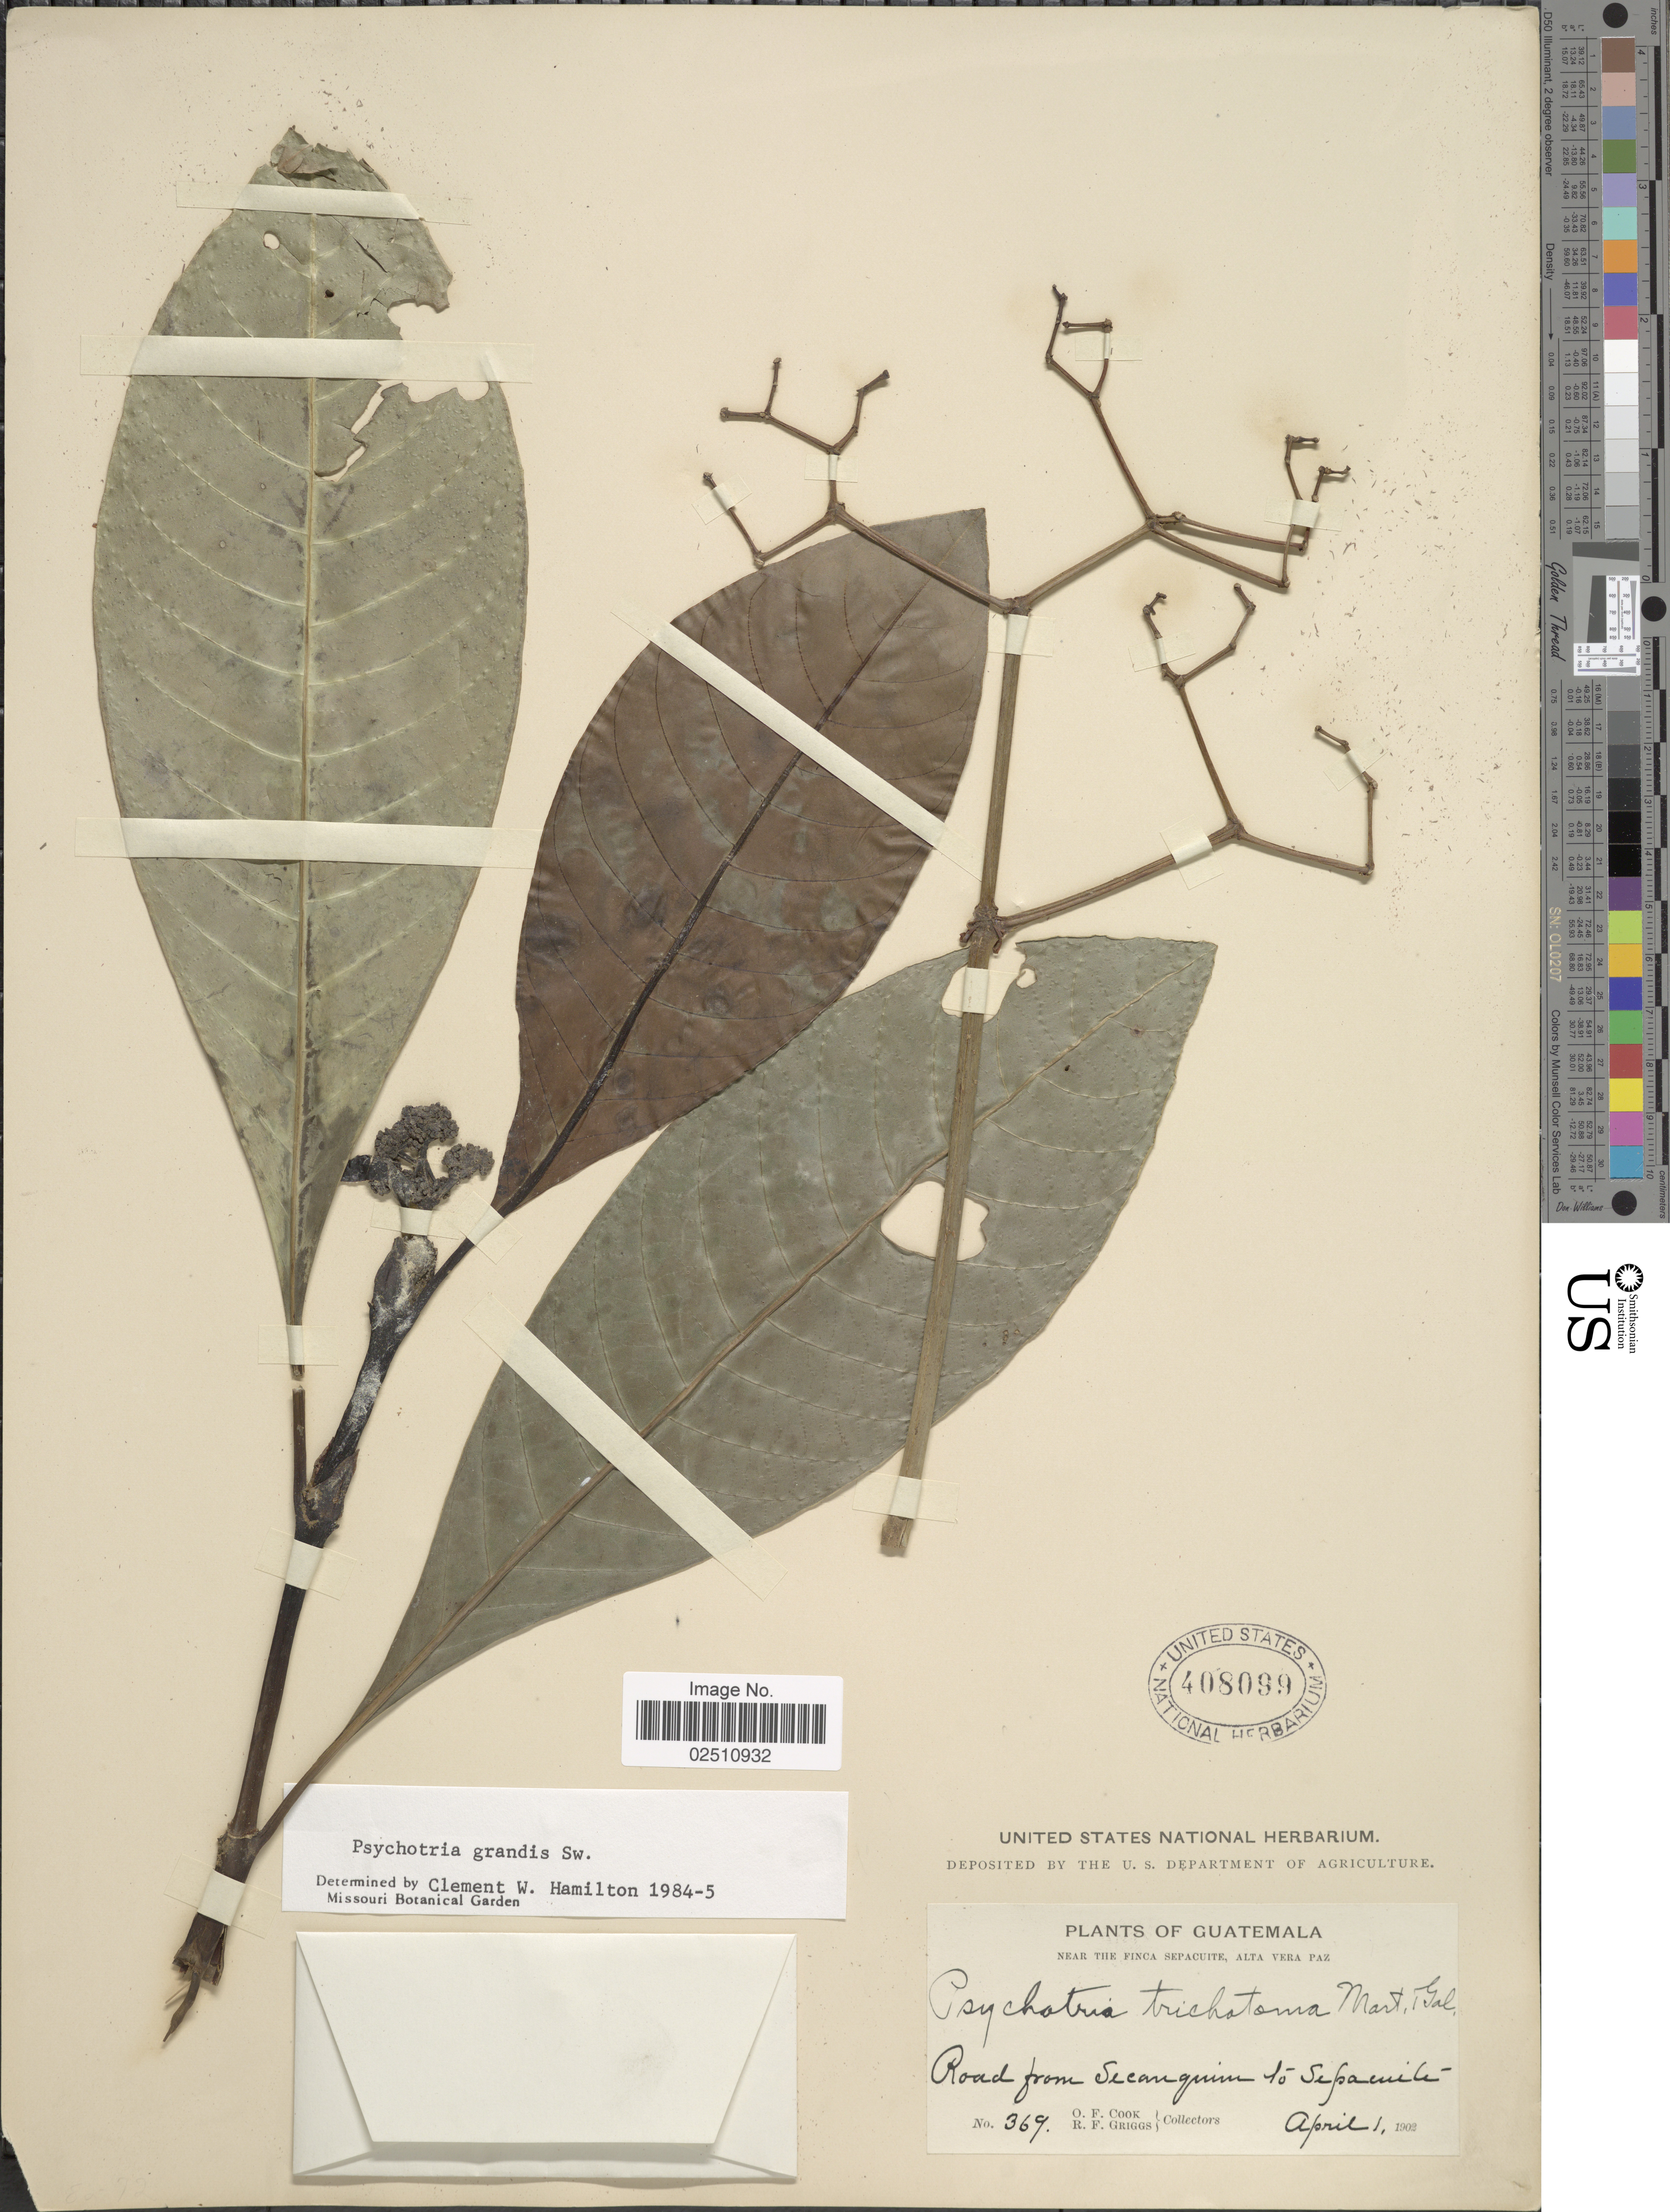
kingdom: Plantae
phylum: Tracheophyta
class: Magnoliopsida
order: Gentianales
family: Rubiaceae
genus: Psychotria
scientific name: Psychotria grandis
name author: Sw.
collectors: O. F. Cook & R. F. Griggs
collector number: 369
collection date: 1902-04-01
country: Guatemala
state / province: Alta Verapaz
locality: Near the Finca Sepacuite, road from Secanquim to Sepacuile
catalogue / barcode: US 408099